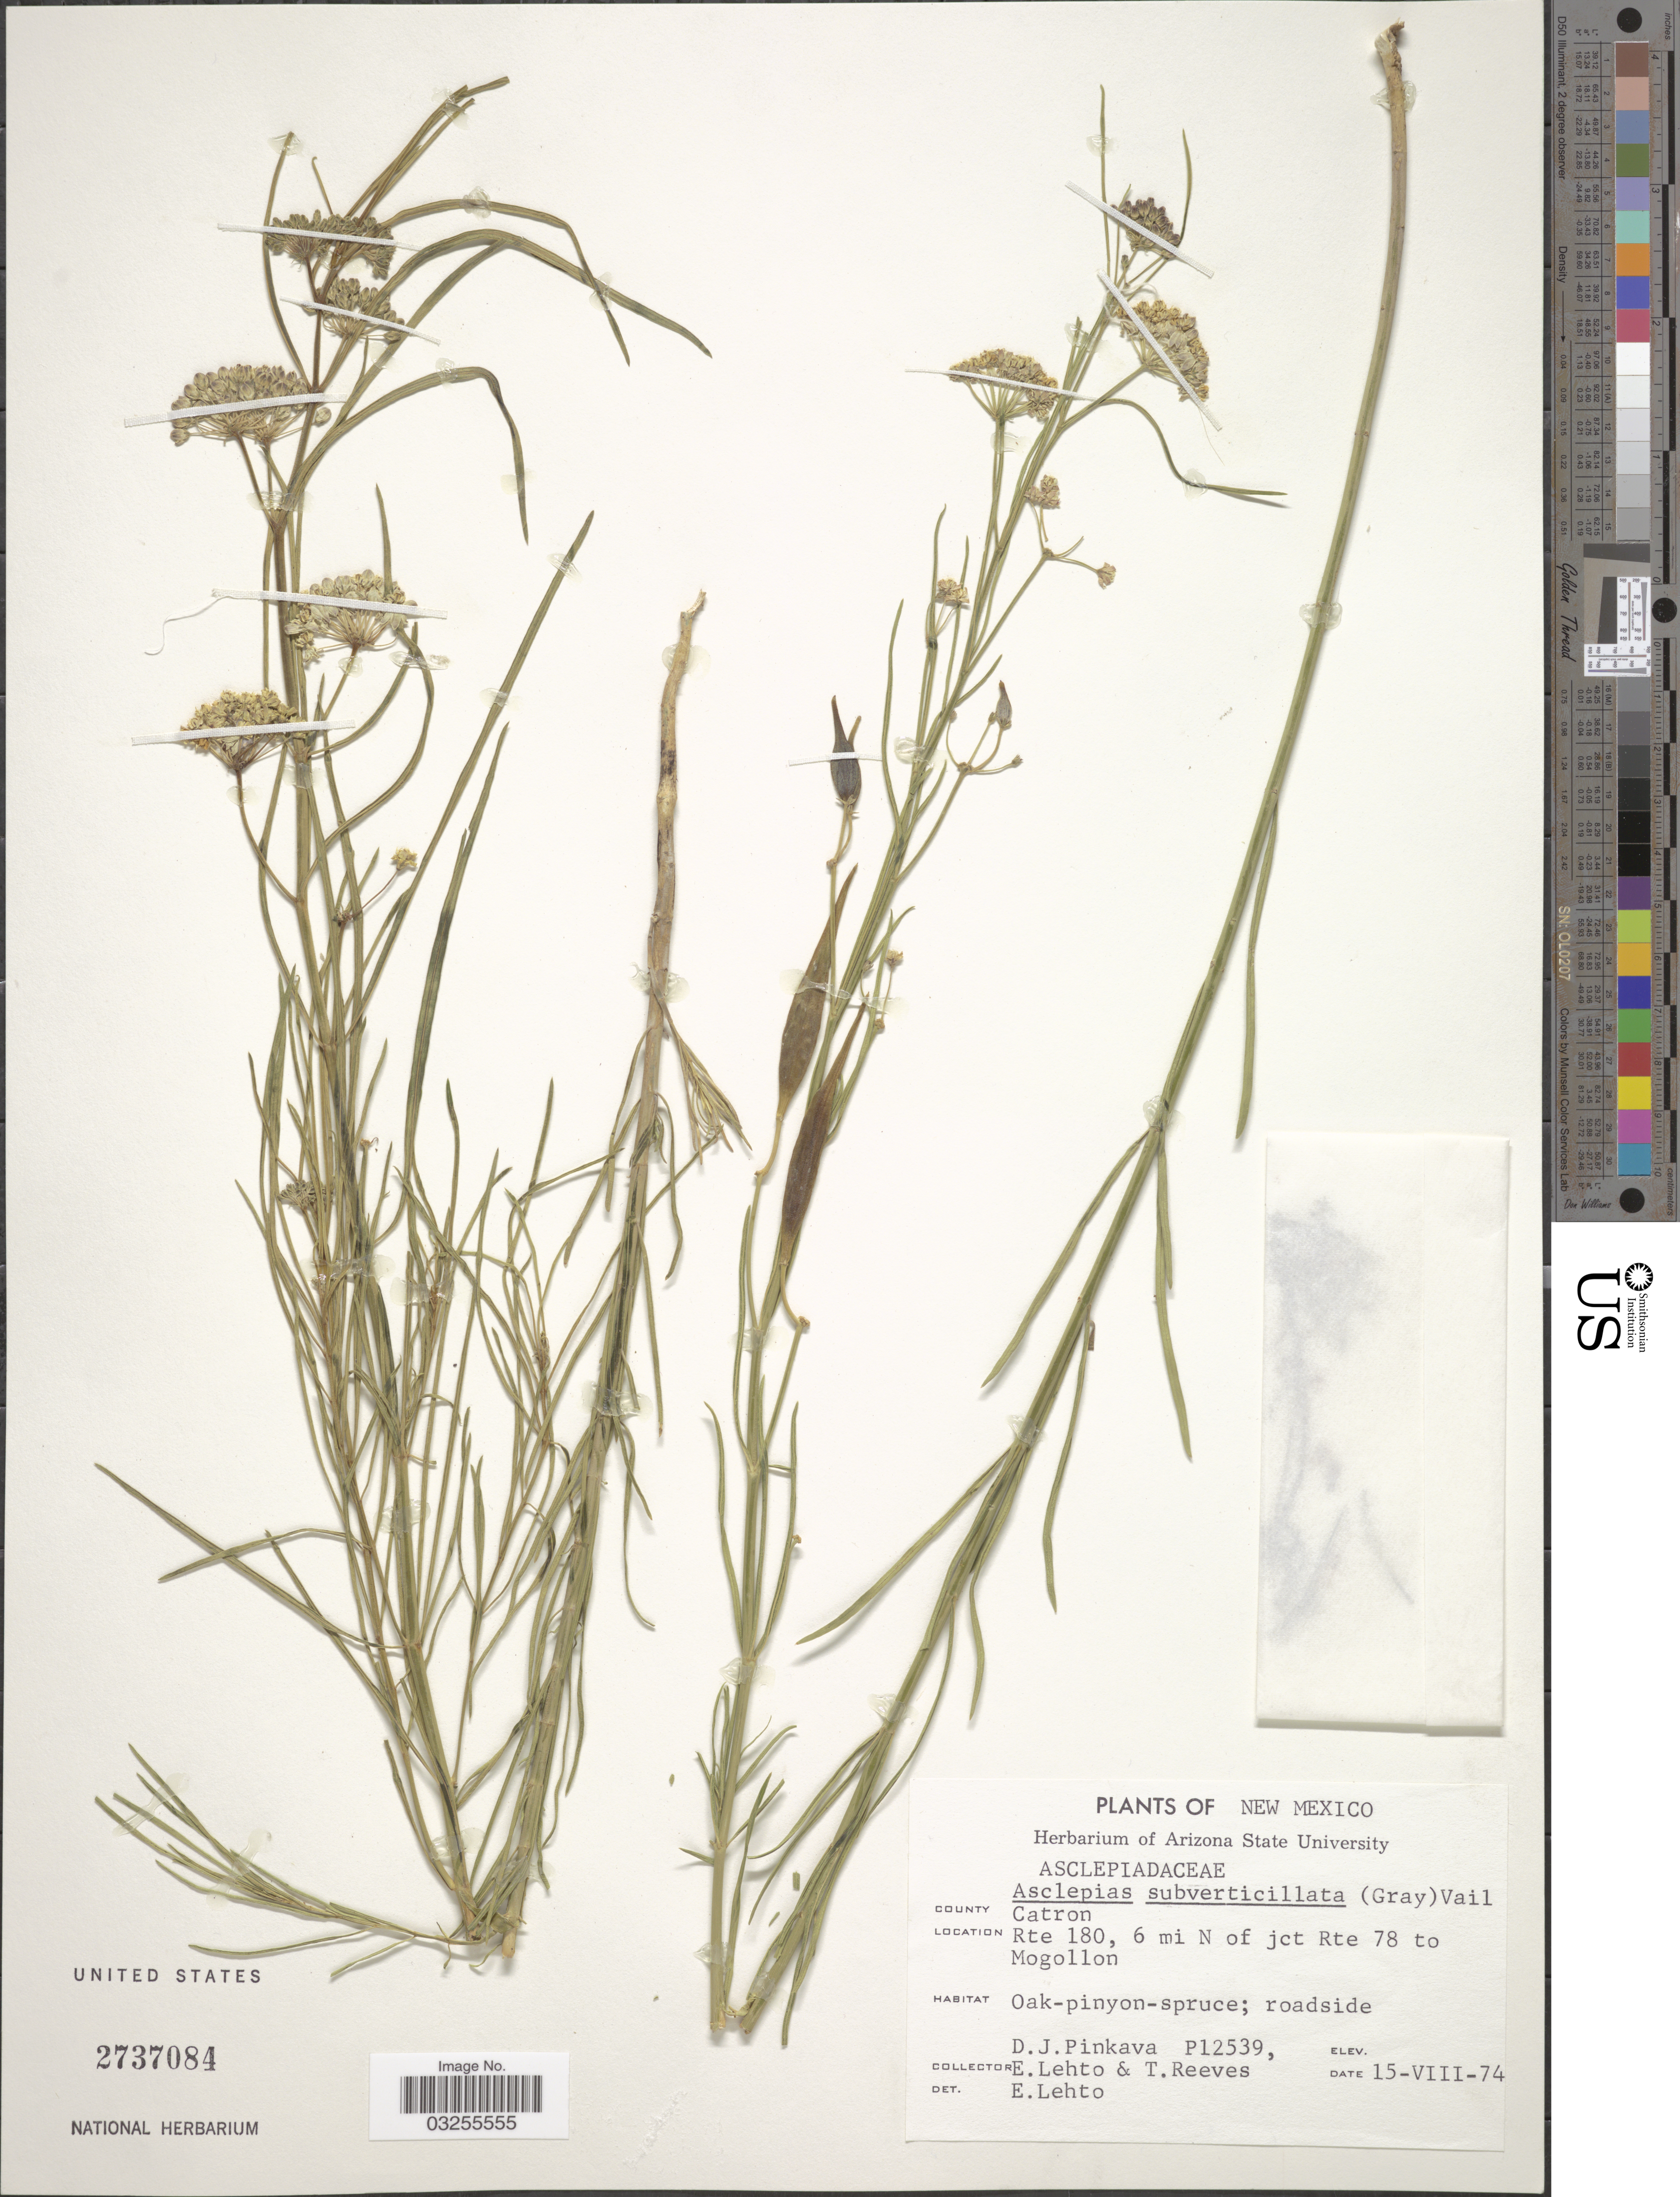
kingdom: Plantae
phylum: Tracheophyta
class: Magnoliopsida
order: Gentianales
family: Apocynaceae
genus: Asclepias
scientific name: Asclepias subverticillata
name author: (A. Gray) Vail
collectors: D. J. Pinkava, E. Lehto & T. Reeves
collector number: P12539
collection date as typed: Transcribed d/m/y: 15/8/74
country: United States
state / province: New Mexico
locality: Catron, Rte 180, 6 mi N of jct Rte 78 to Mogollon.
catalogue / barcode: US 2737084